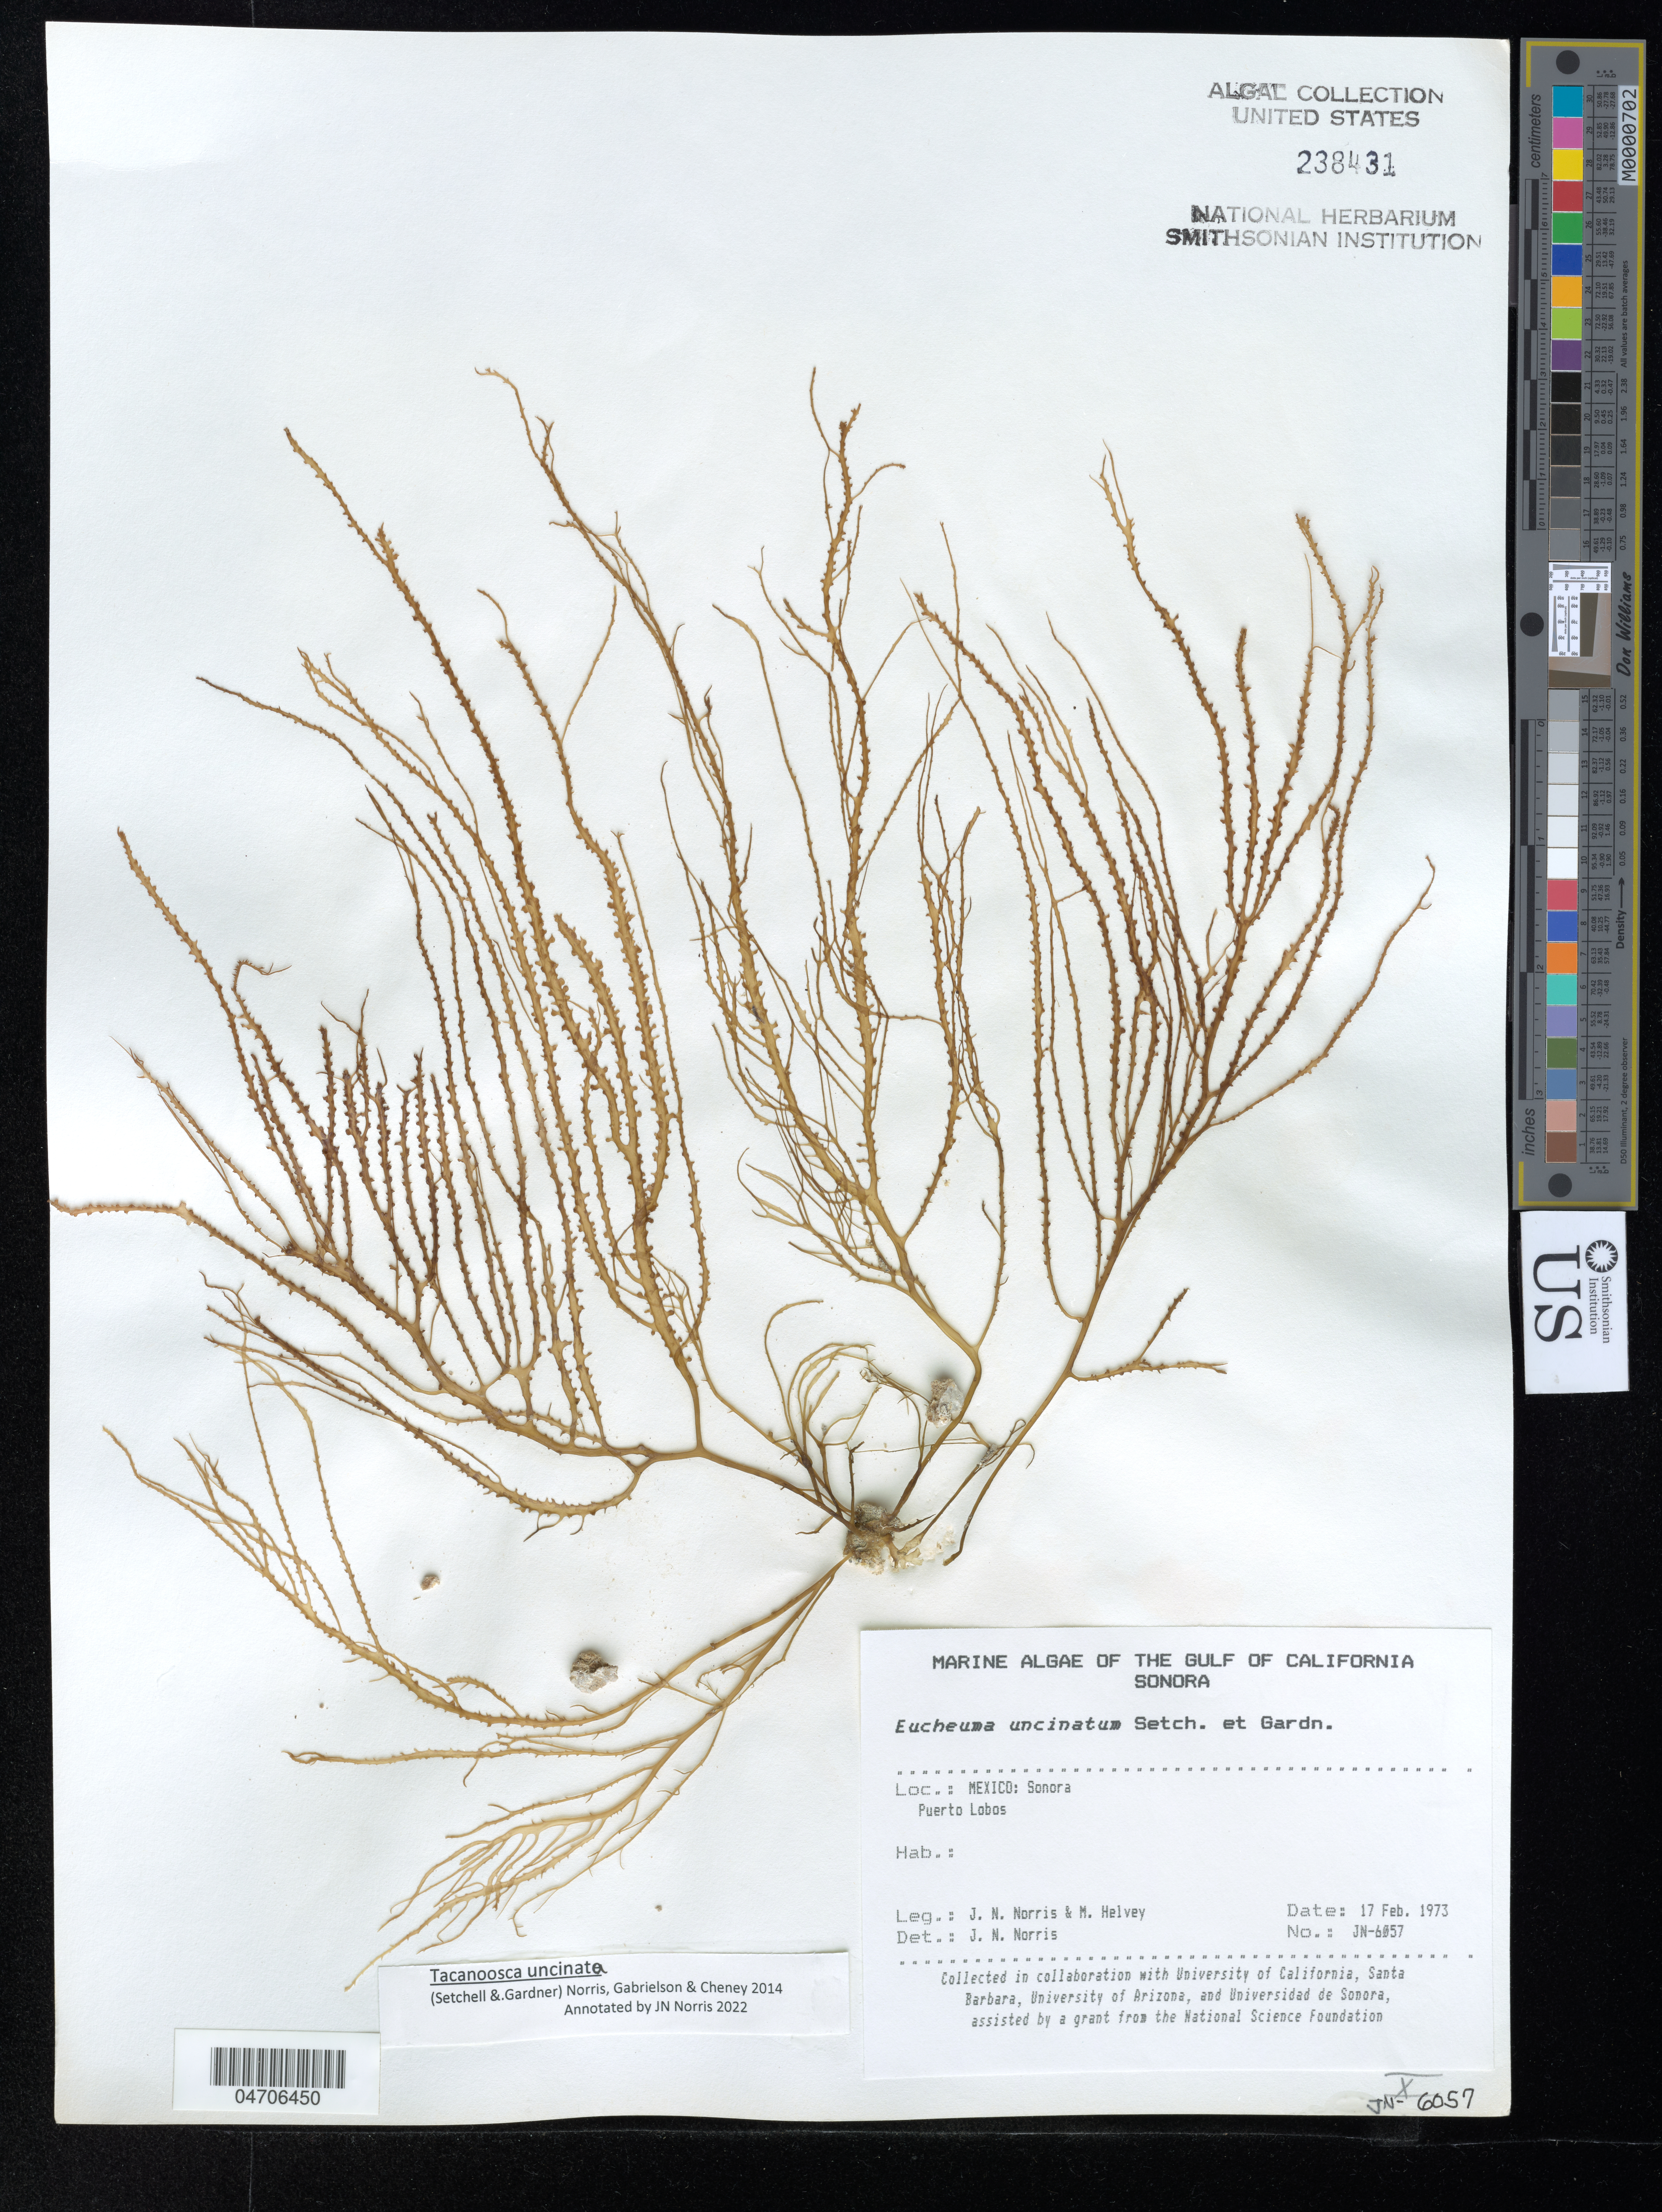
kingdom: Plantae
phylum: Rhodophyta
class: Florideophyceae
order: Gigartinales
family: Solieriaceae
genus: Eucheuma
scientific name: Eucheuma uncinatum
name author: Setch. & N.L. Gardner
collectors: J. Norris & M. Helvey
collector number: JN-6057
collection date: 1973-02-17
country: Mexico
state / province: Sonora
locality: The Gulf of California. Puerto Lobos.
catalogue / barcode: US 238431